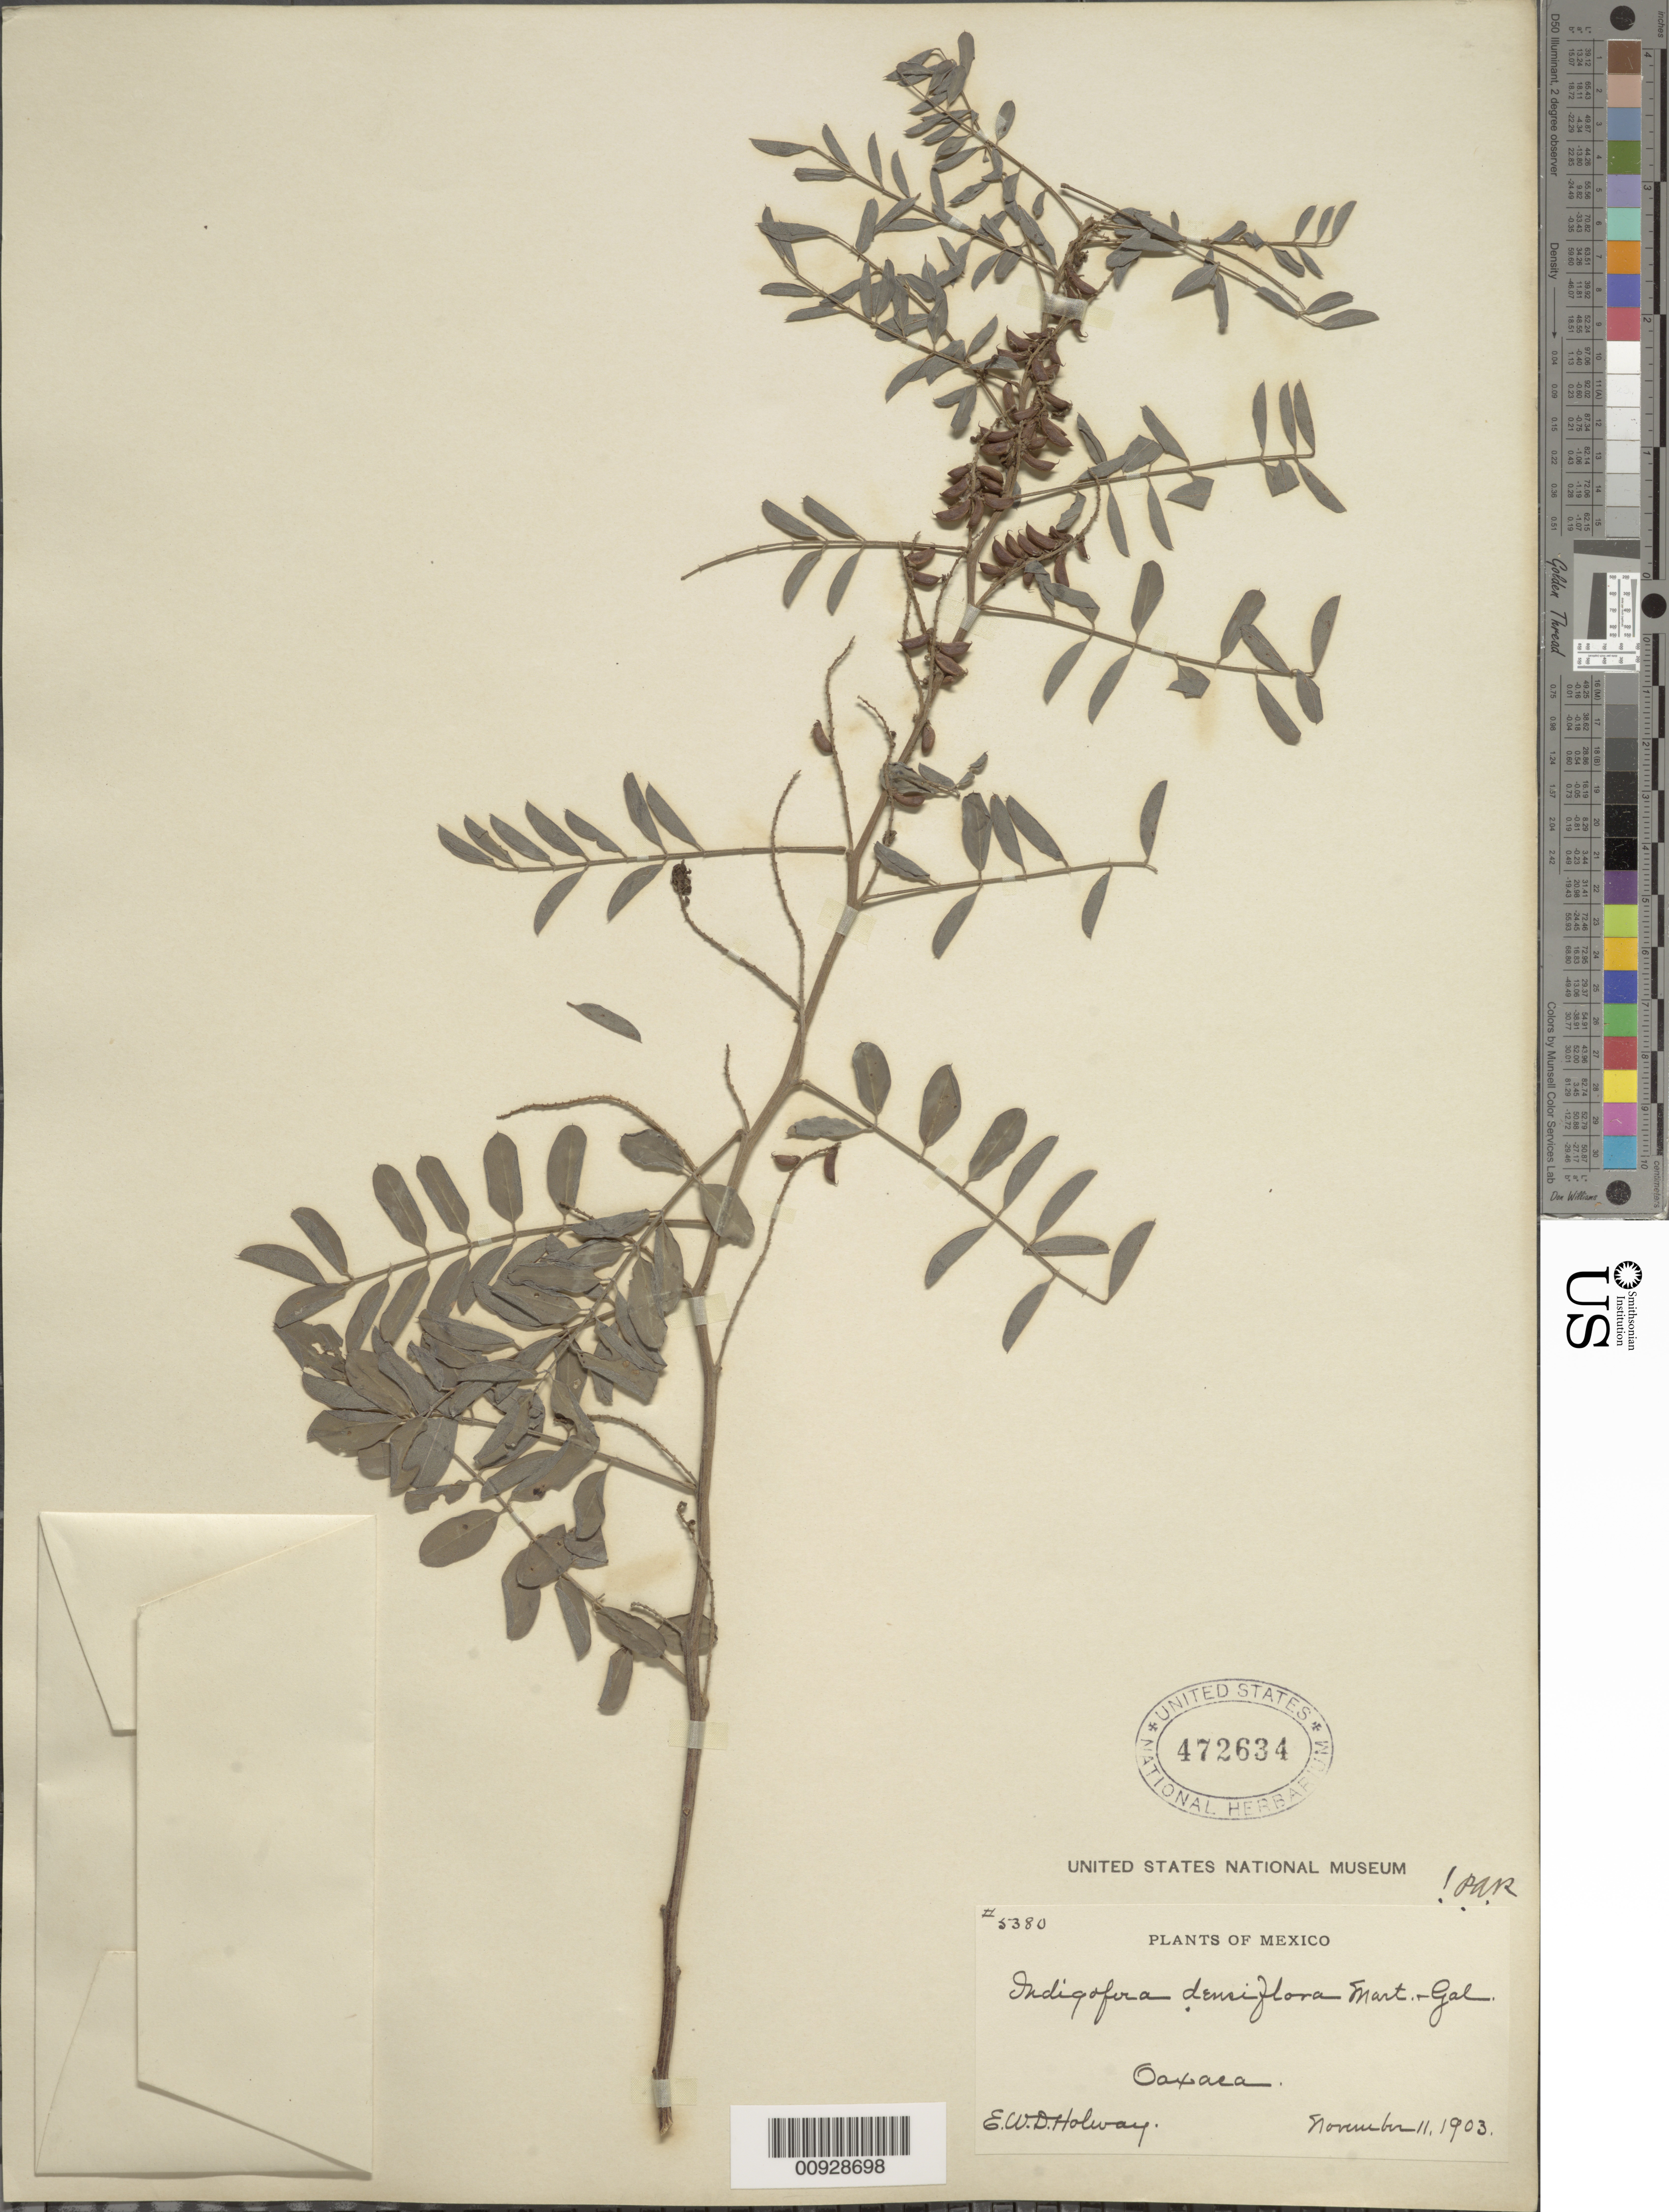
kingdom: Plantae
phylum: Tracheophyta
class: Magnoliopsida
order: Fabales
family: Fabaceae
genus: Indigofera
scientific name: Indigofera densiflora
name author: M. Martens & Galeotti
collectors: E. W. D. Holway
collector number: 5380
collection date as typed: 11 Nov 1903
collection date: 1903-11-11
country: Mexico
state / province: Oaxaca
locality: Oaxaca.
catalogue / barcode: US 472634